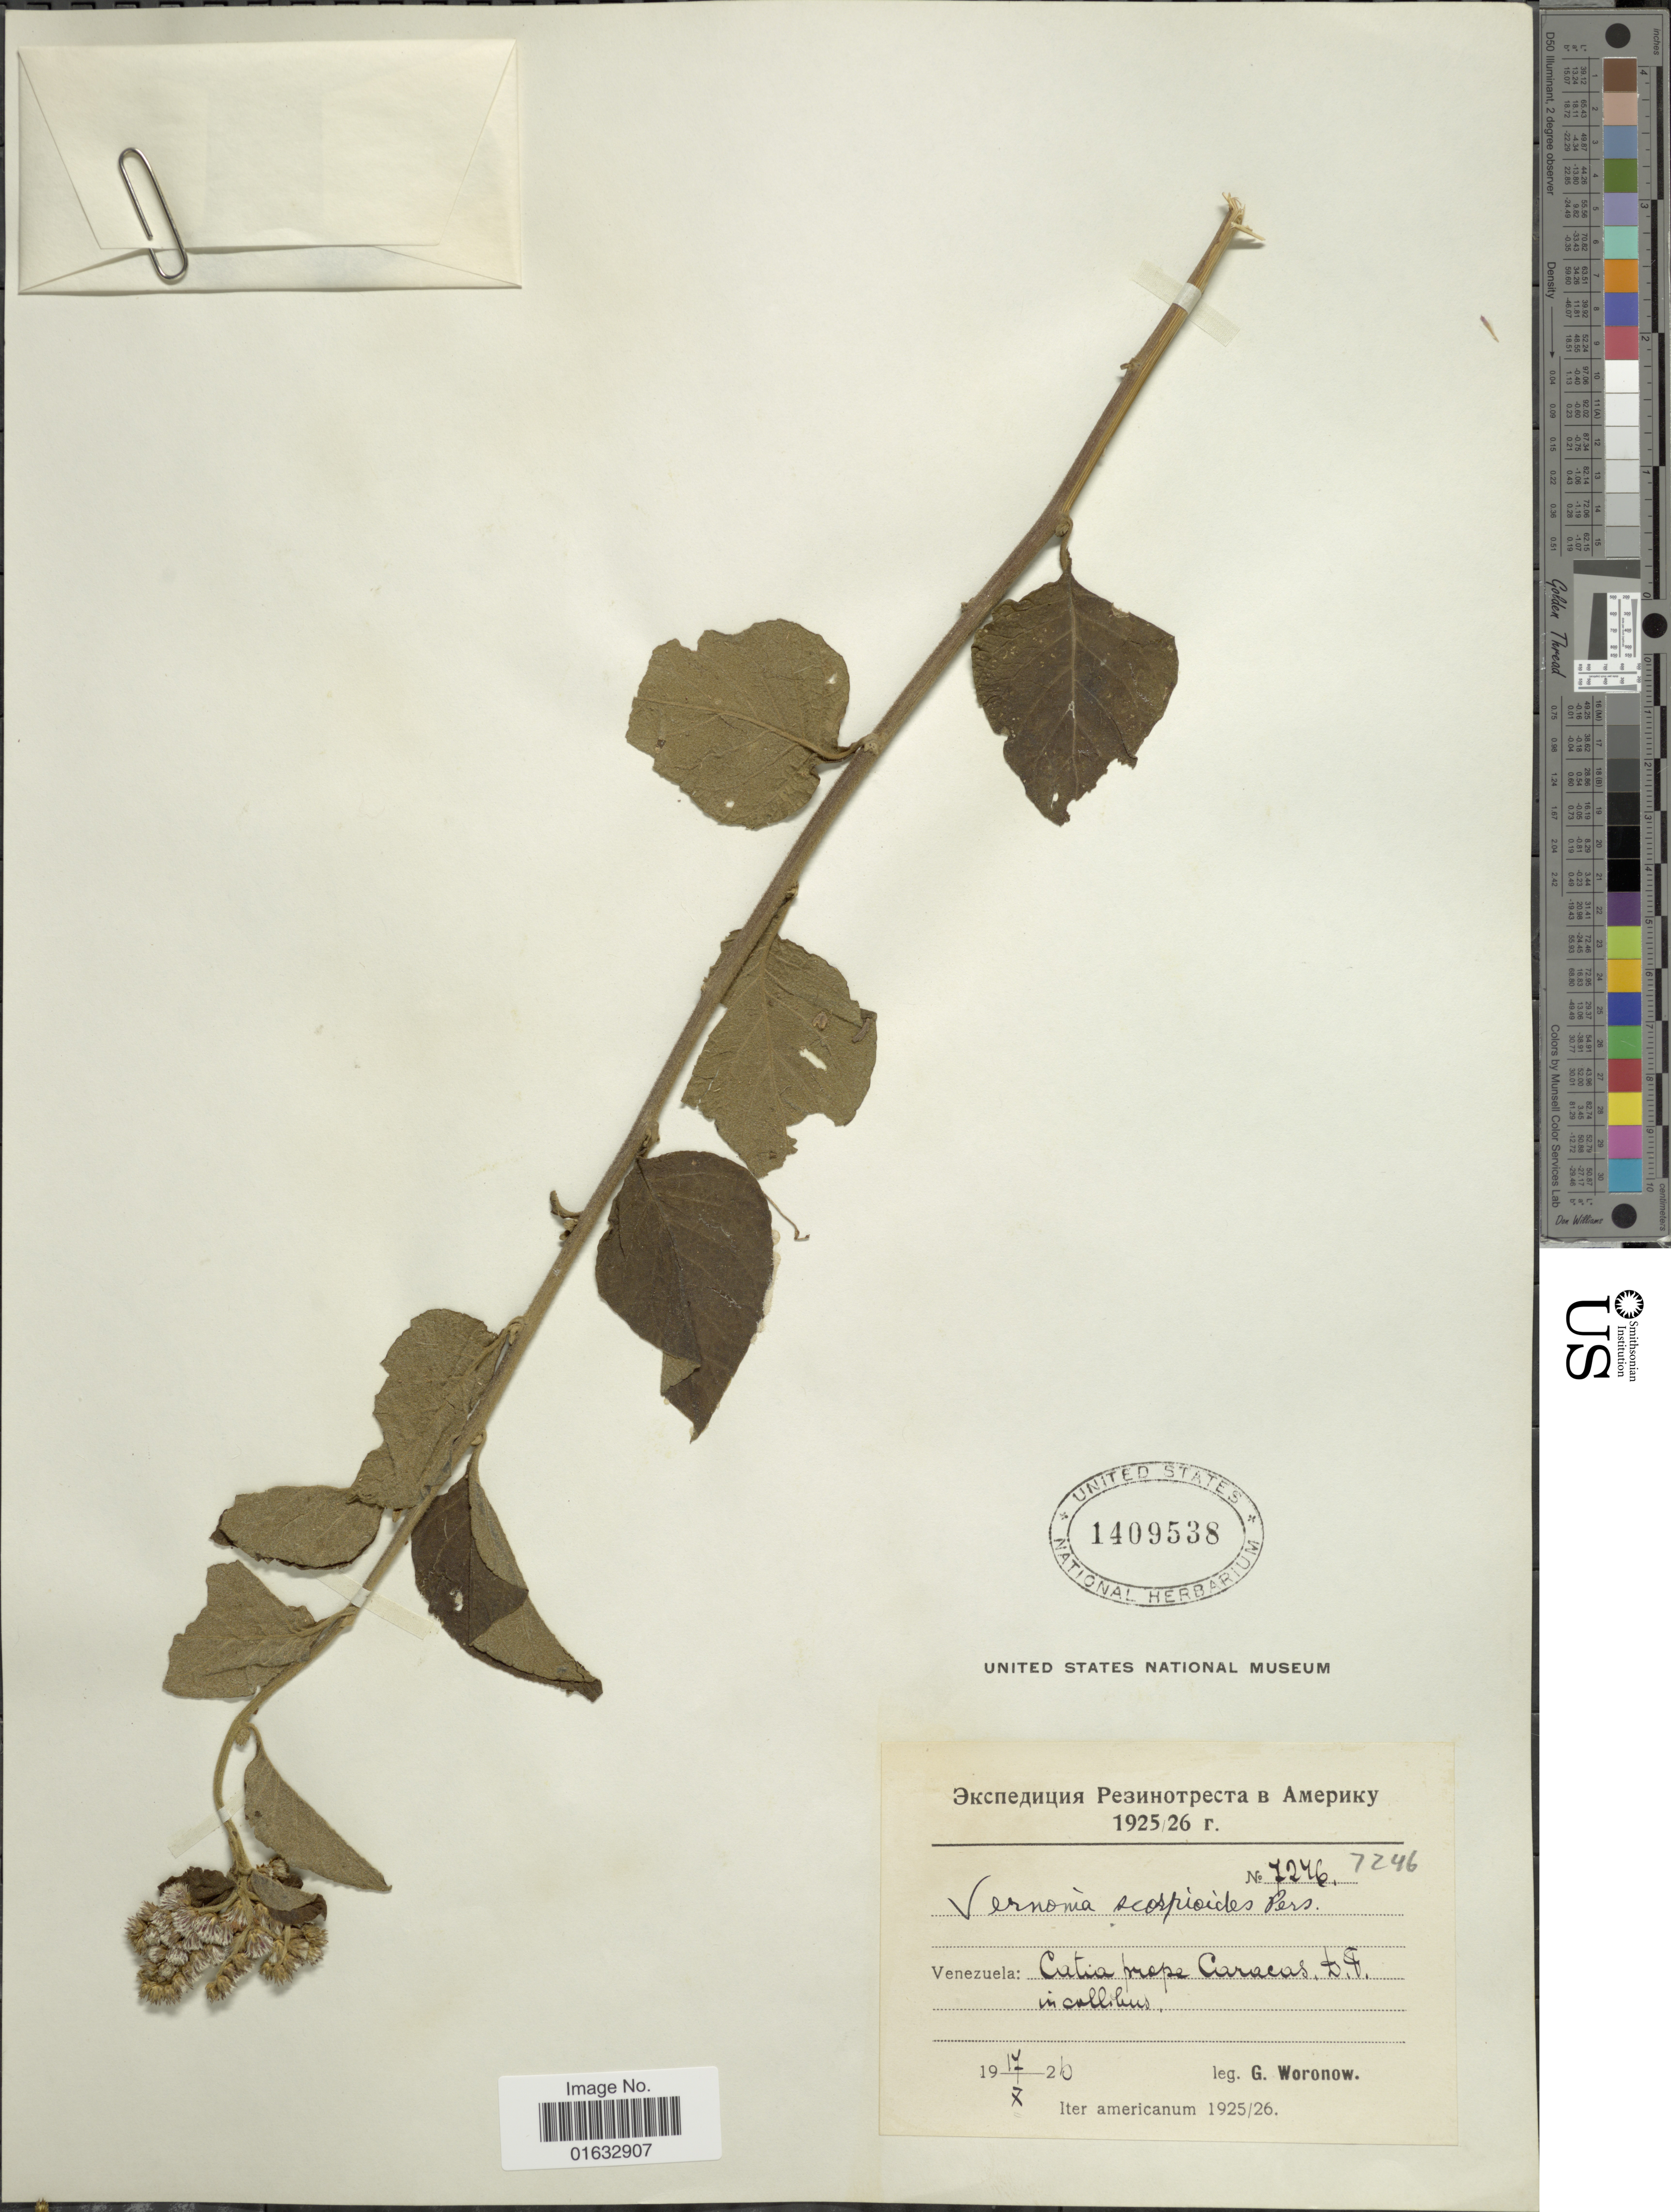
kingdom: Plantae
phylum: Tracheophyta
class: Magnoliopsida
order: Asterales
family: Asteraceae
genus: Cyrtocymura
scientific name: Cyrtocymura scorpioides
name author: (Lam.) H. Rob.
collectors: G. Woronow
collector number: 7246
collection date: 1926-10-17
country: Venezuela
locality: Catia prope Caracas, D.P. in cullicus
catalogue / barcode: US 1409538